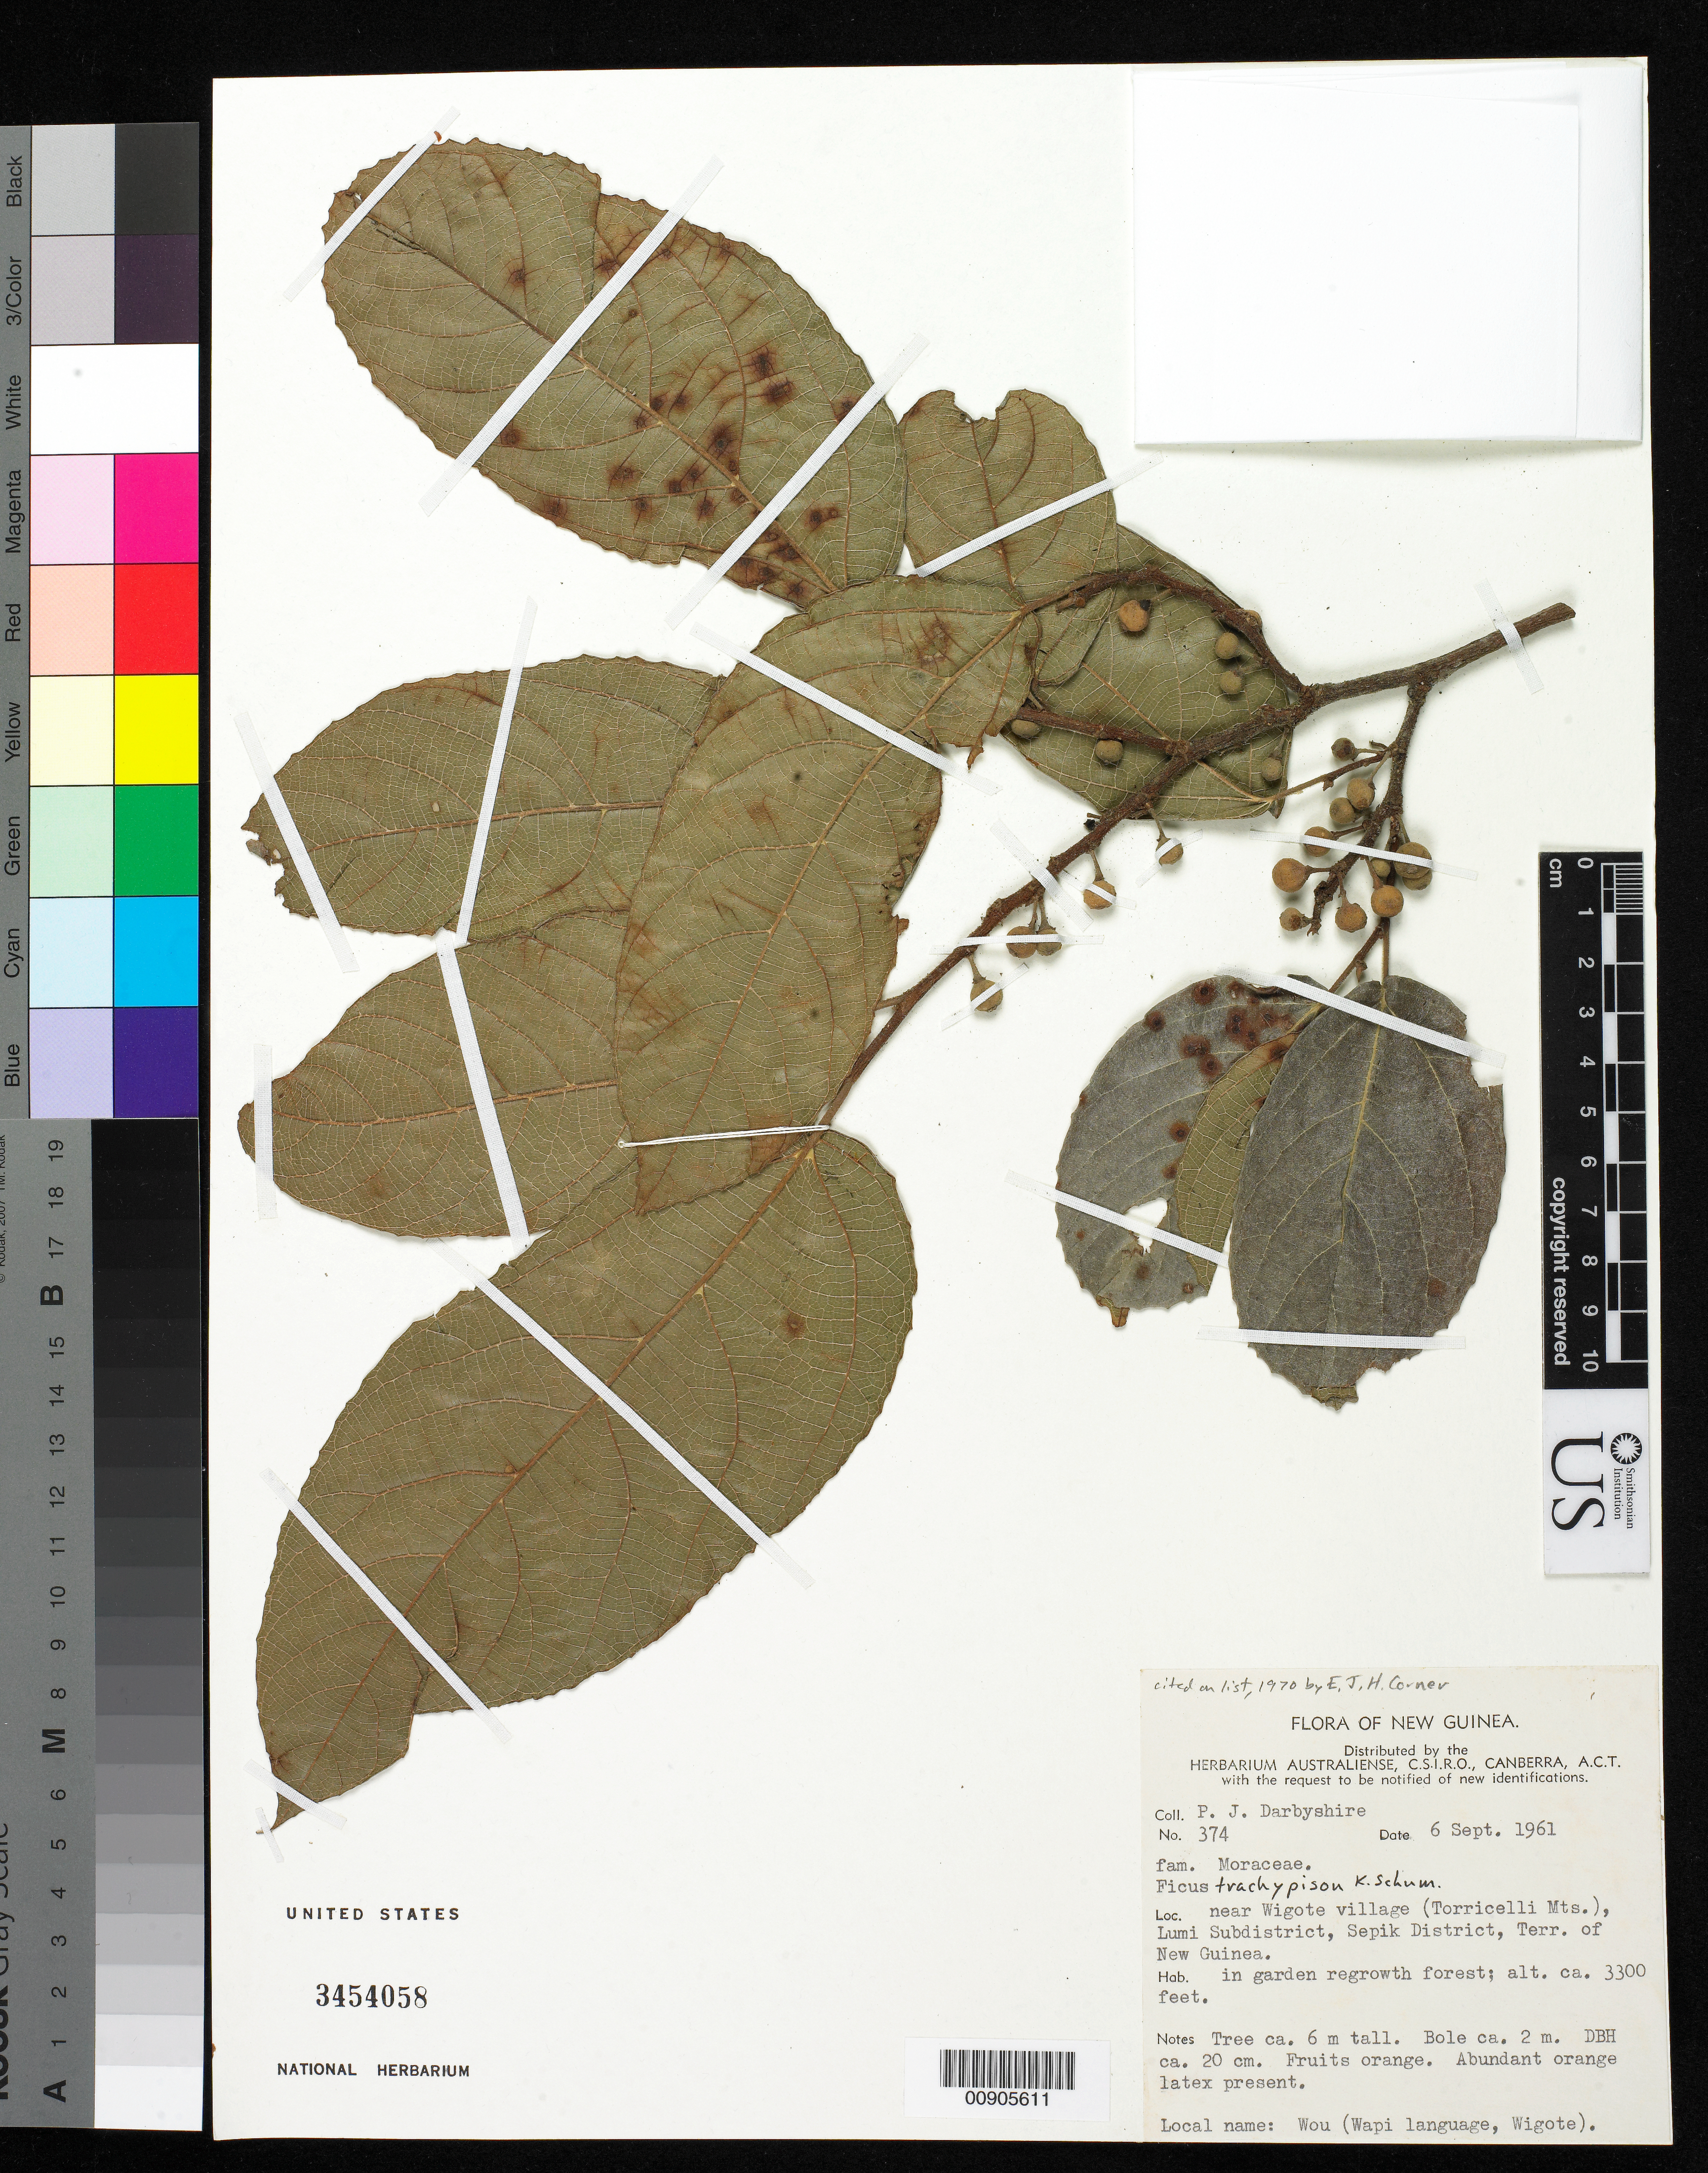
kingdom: Plantae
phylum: Tracheophyta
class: Magnoliopsida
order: Rosales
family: Moraceae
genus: Ficus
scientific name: Ficus trachypison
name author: K. Schum. & Lauterb.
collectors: P. Darbyshire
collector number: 374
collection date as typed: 06 Sep 1961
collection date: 1961-09-06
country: Papua New Guinea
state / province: Sandaun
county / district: Lumi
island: New Guinea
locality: Near Wigote village (Torricelli Mts.), Lumi Subdistrict, Sepik District, Terr. Of New Guninea.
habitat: In garden regrowth forest.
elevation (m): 1006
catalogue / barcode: US 3454058